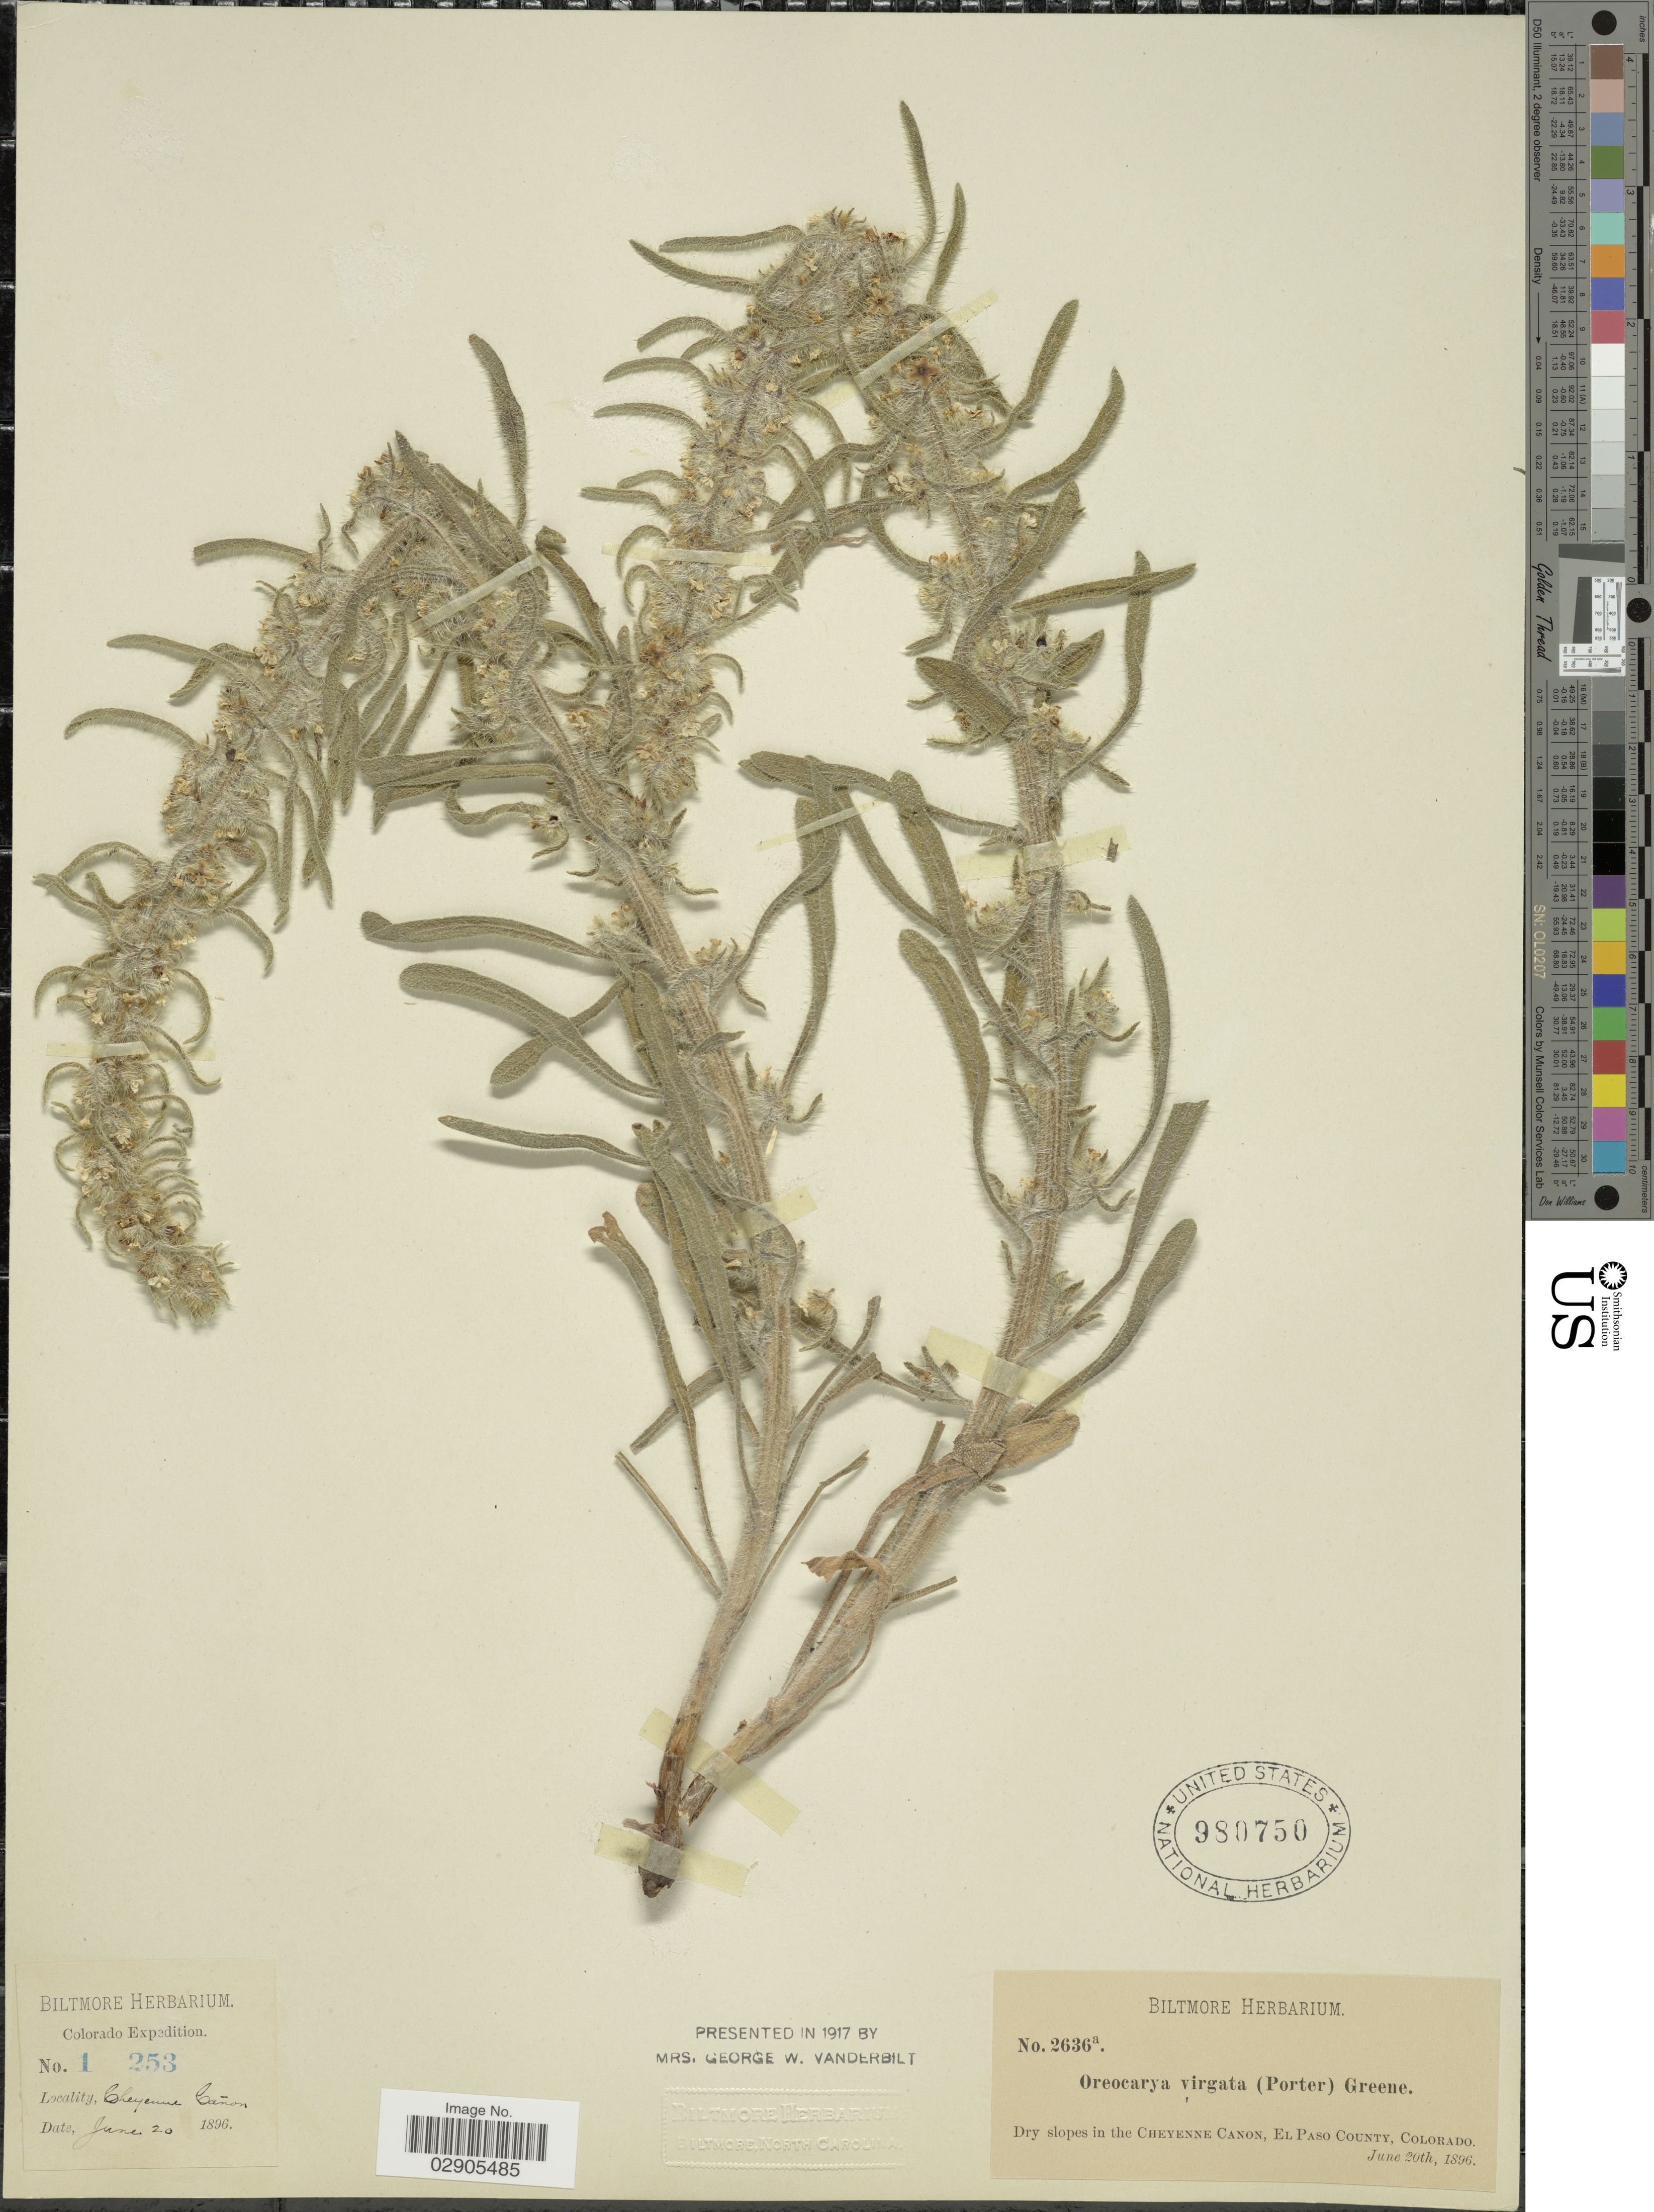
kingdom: Plantae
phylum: Tracheophyta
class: Magnoliopsida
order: Boraginales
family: Boraginaceae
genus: Oreocarya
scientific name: Oreocarya virgata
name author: (Porter) Greene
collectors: ex herb. Biltmore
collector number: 1253/2636a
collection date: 1896-06-20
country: United States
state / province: Colorado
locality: Dry slopes in the Cheyenne Cañon, El Paso County.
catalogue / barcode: US 980750